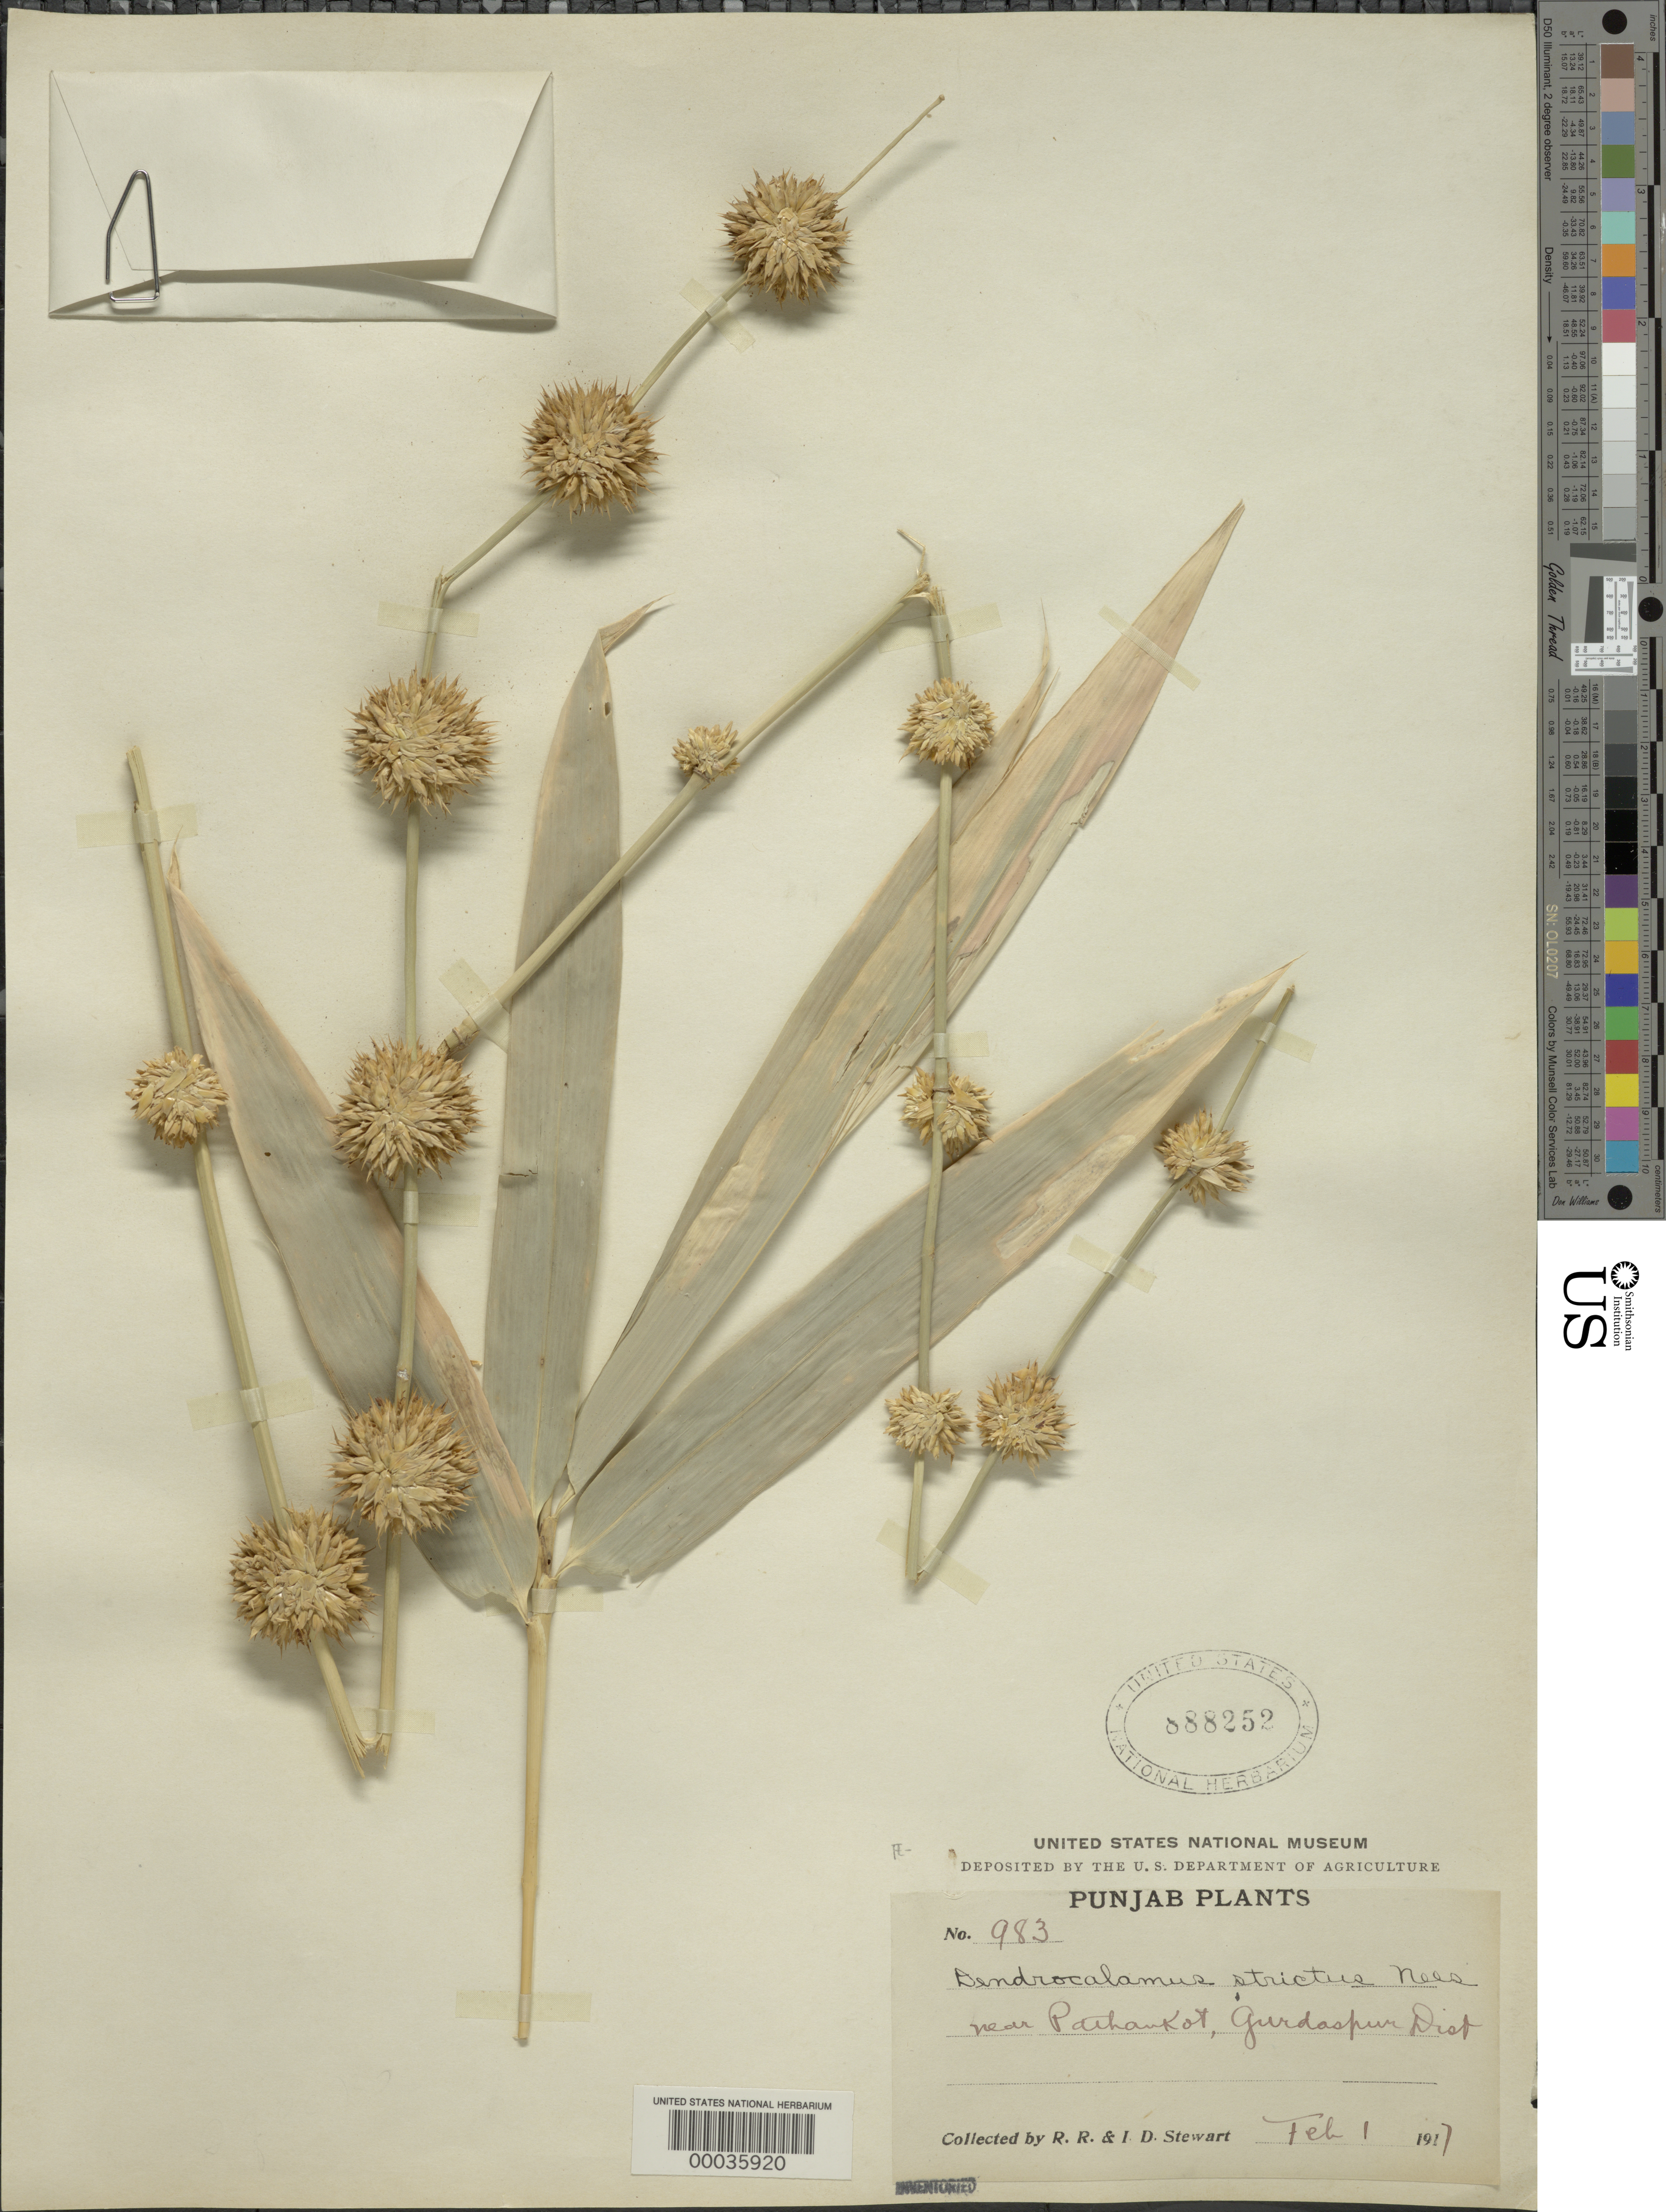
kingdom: Plantae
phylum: Tracheophyta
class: Liliopsida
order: Poales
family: Poaceae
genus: Dendrocalamus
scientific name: Dendrocalamus strictus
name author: (Roxb.) Nees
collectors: R. R. Stewart & I. Stewart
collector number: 983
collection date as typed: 01 Feb 1917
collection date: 1917-02-01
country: India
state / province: Punjab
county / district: Gurdaspur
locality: Pathankot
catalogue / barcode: US 888252